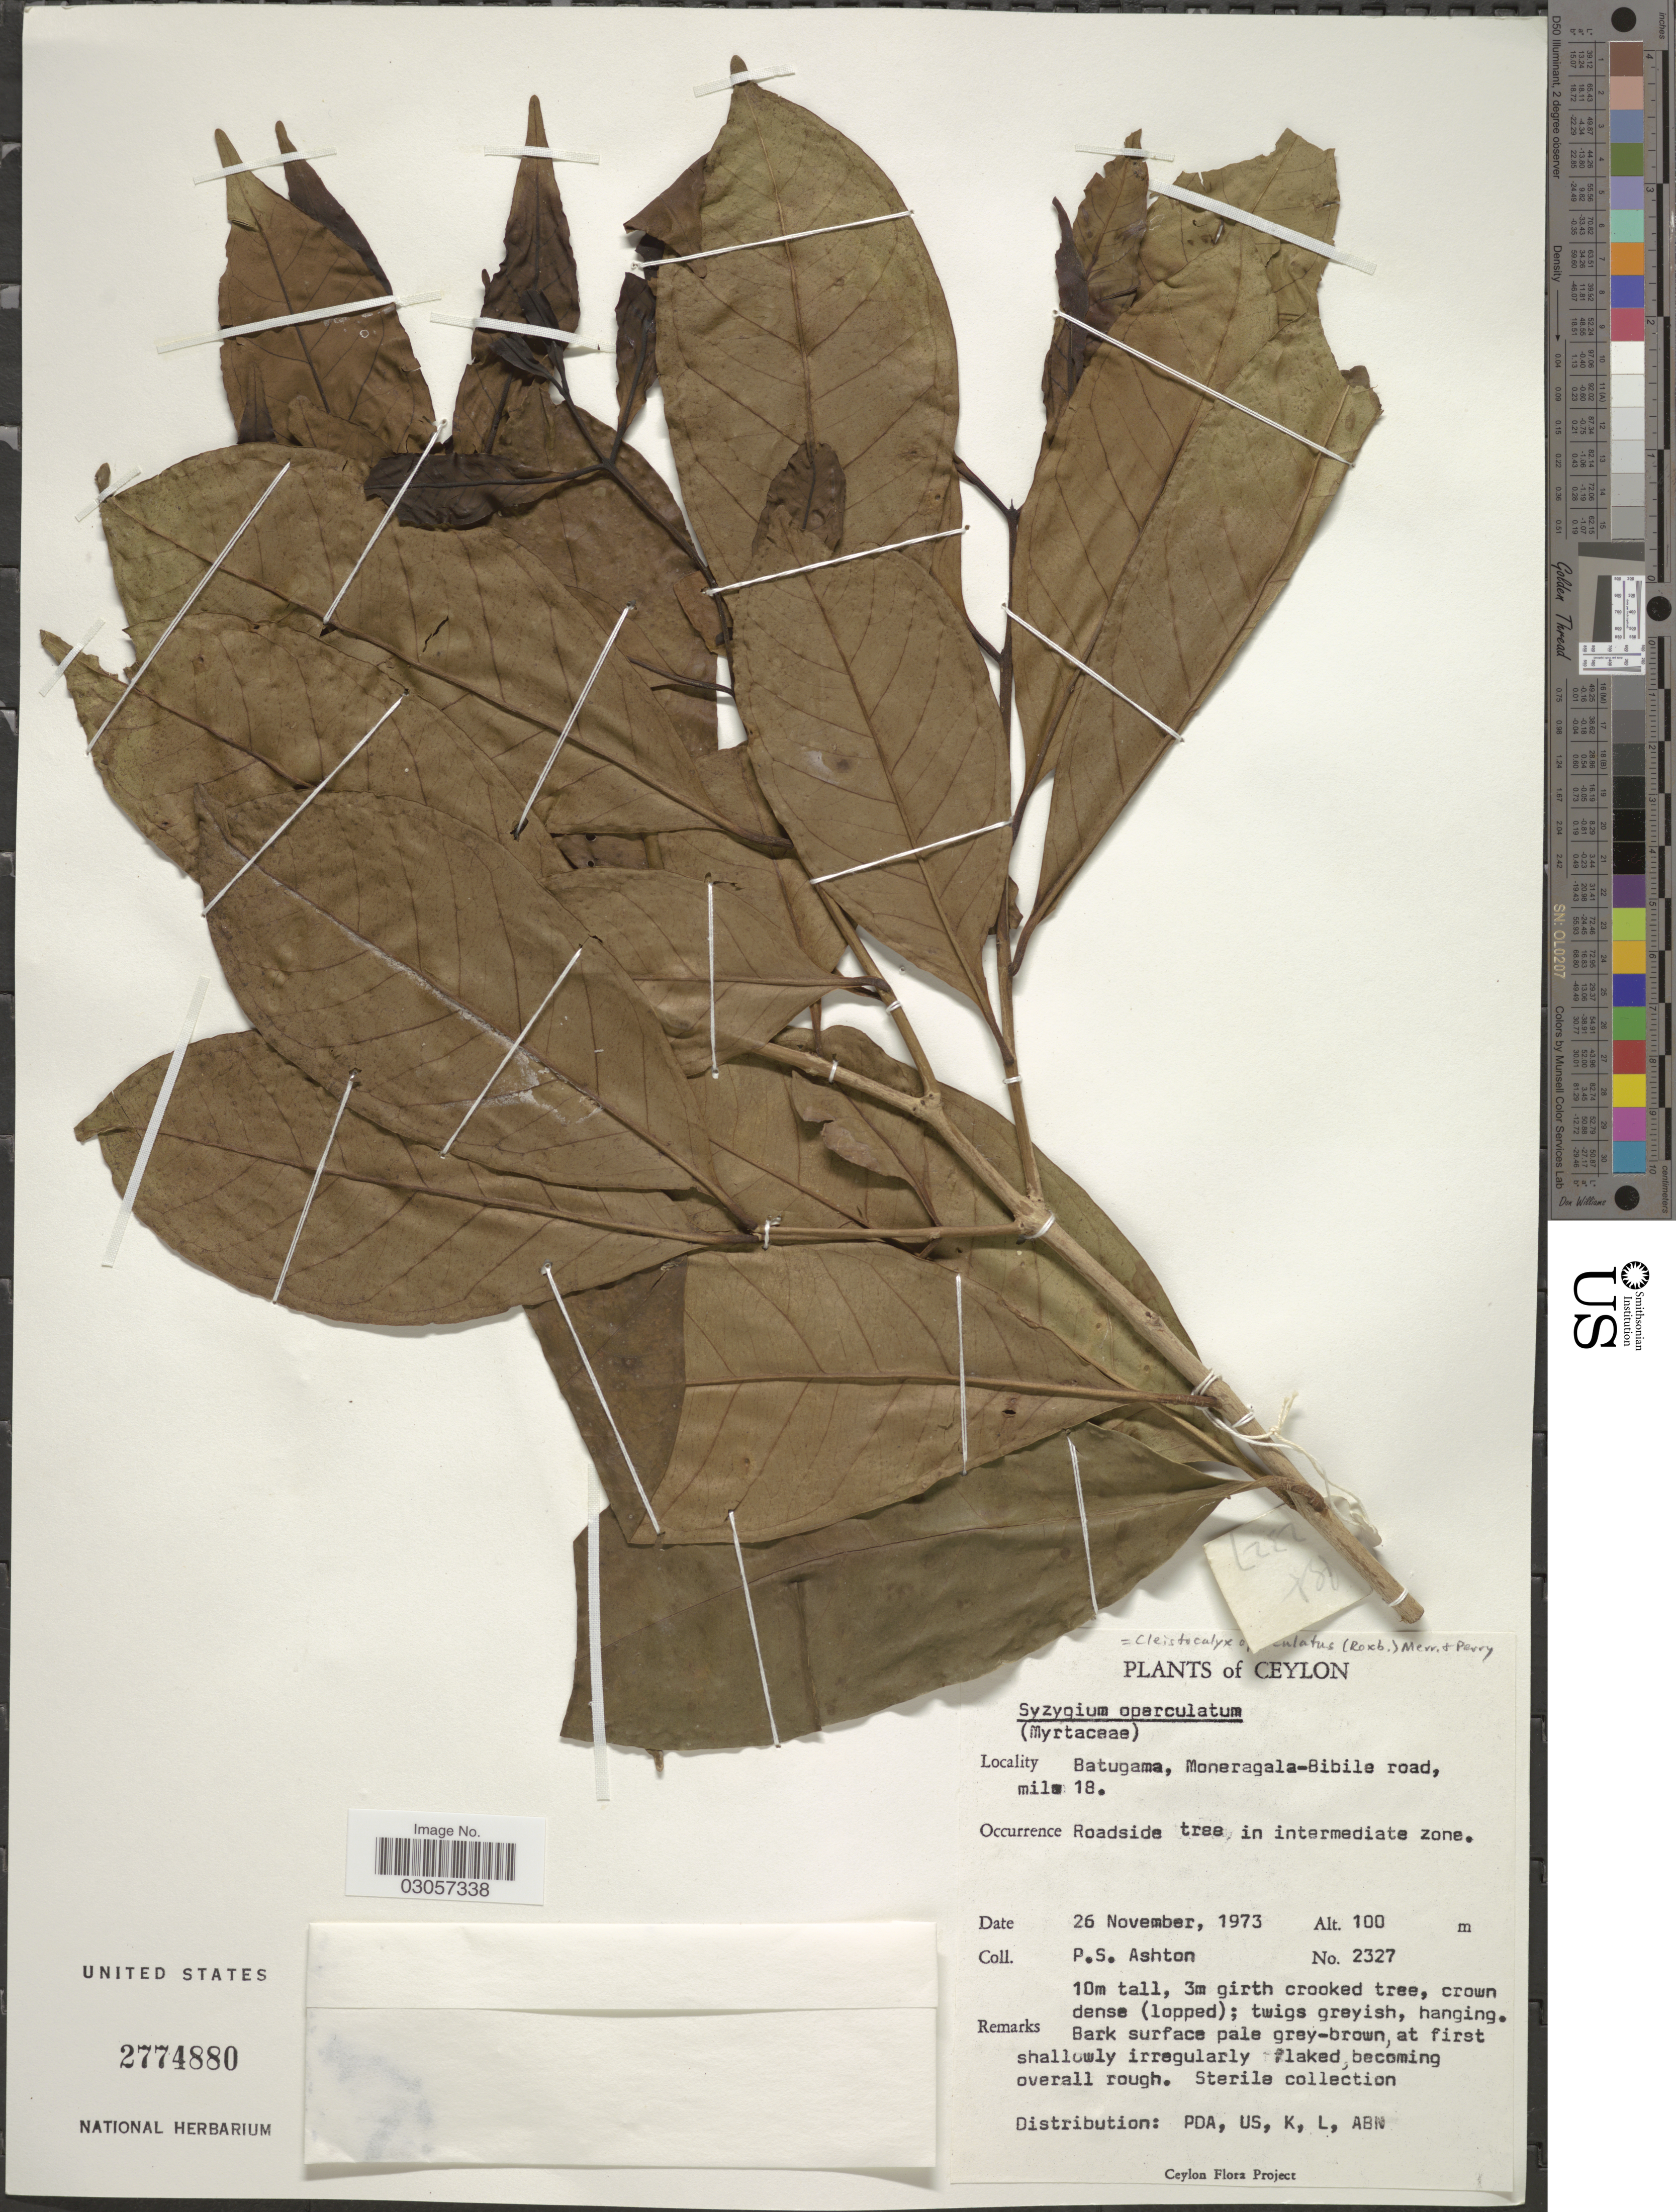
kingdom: Plantae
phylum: Tracheophyta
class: Magnoliopsida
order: Myrtales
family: Myrtaceae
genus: Syzygium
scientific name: Syzygium nervosum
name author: DC.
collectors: P. S. Ashton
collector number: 2327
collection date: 1973-11-26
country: Sri Lanka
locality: Ceylon, Batugama, Moneragala-Bibile road, mile 18.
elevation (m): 100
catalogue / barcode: US 2774880